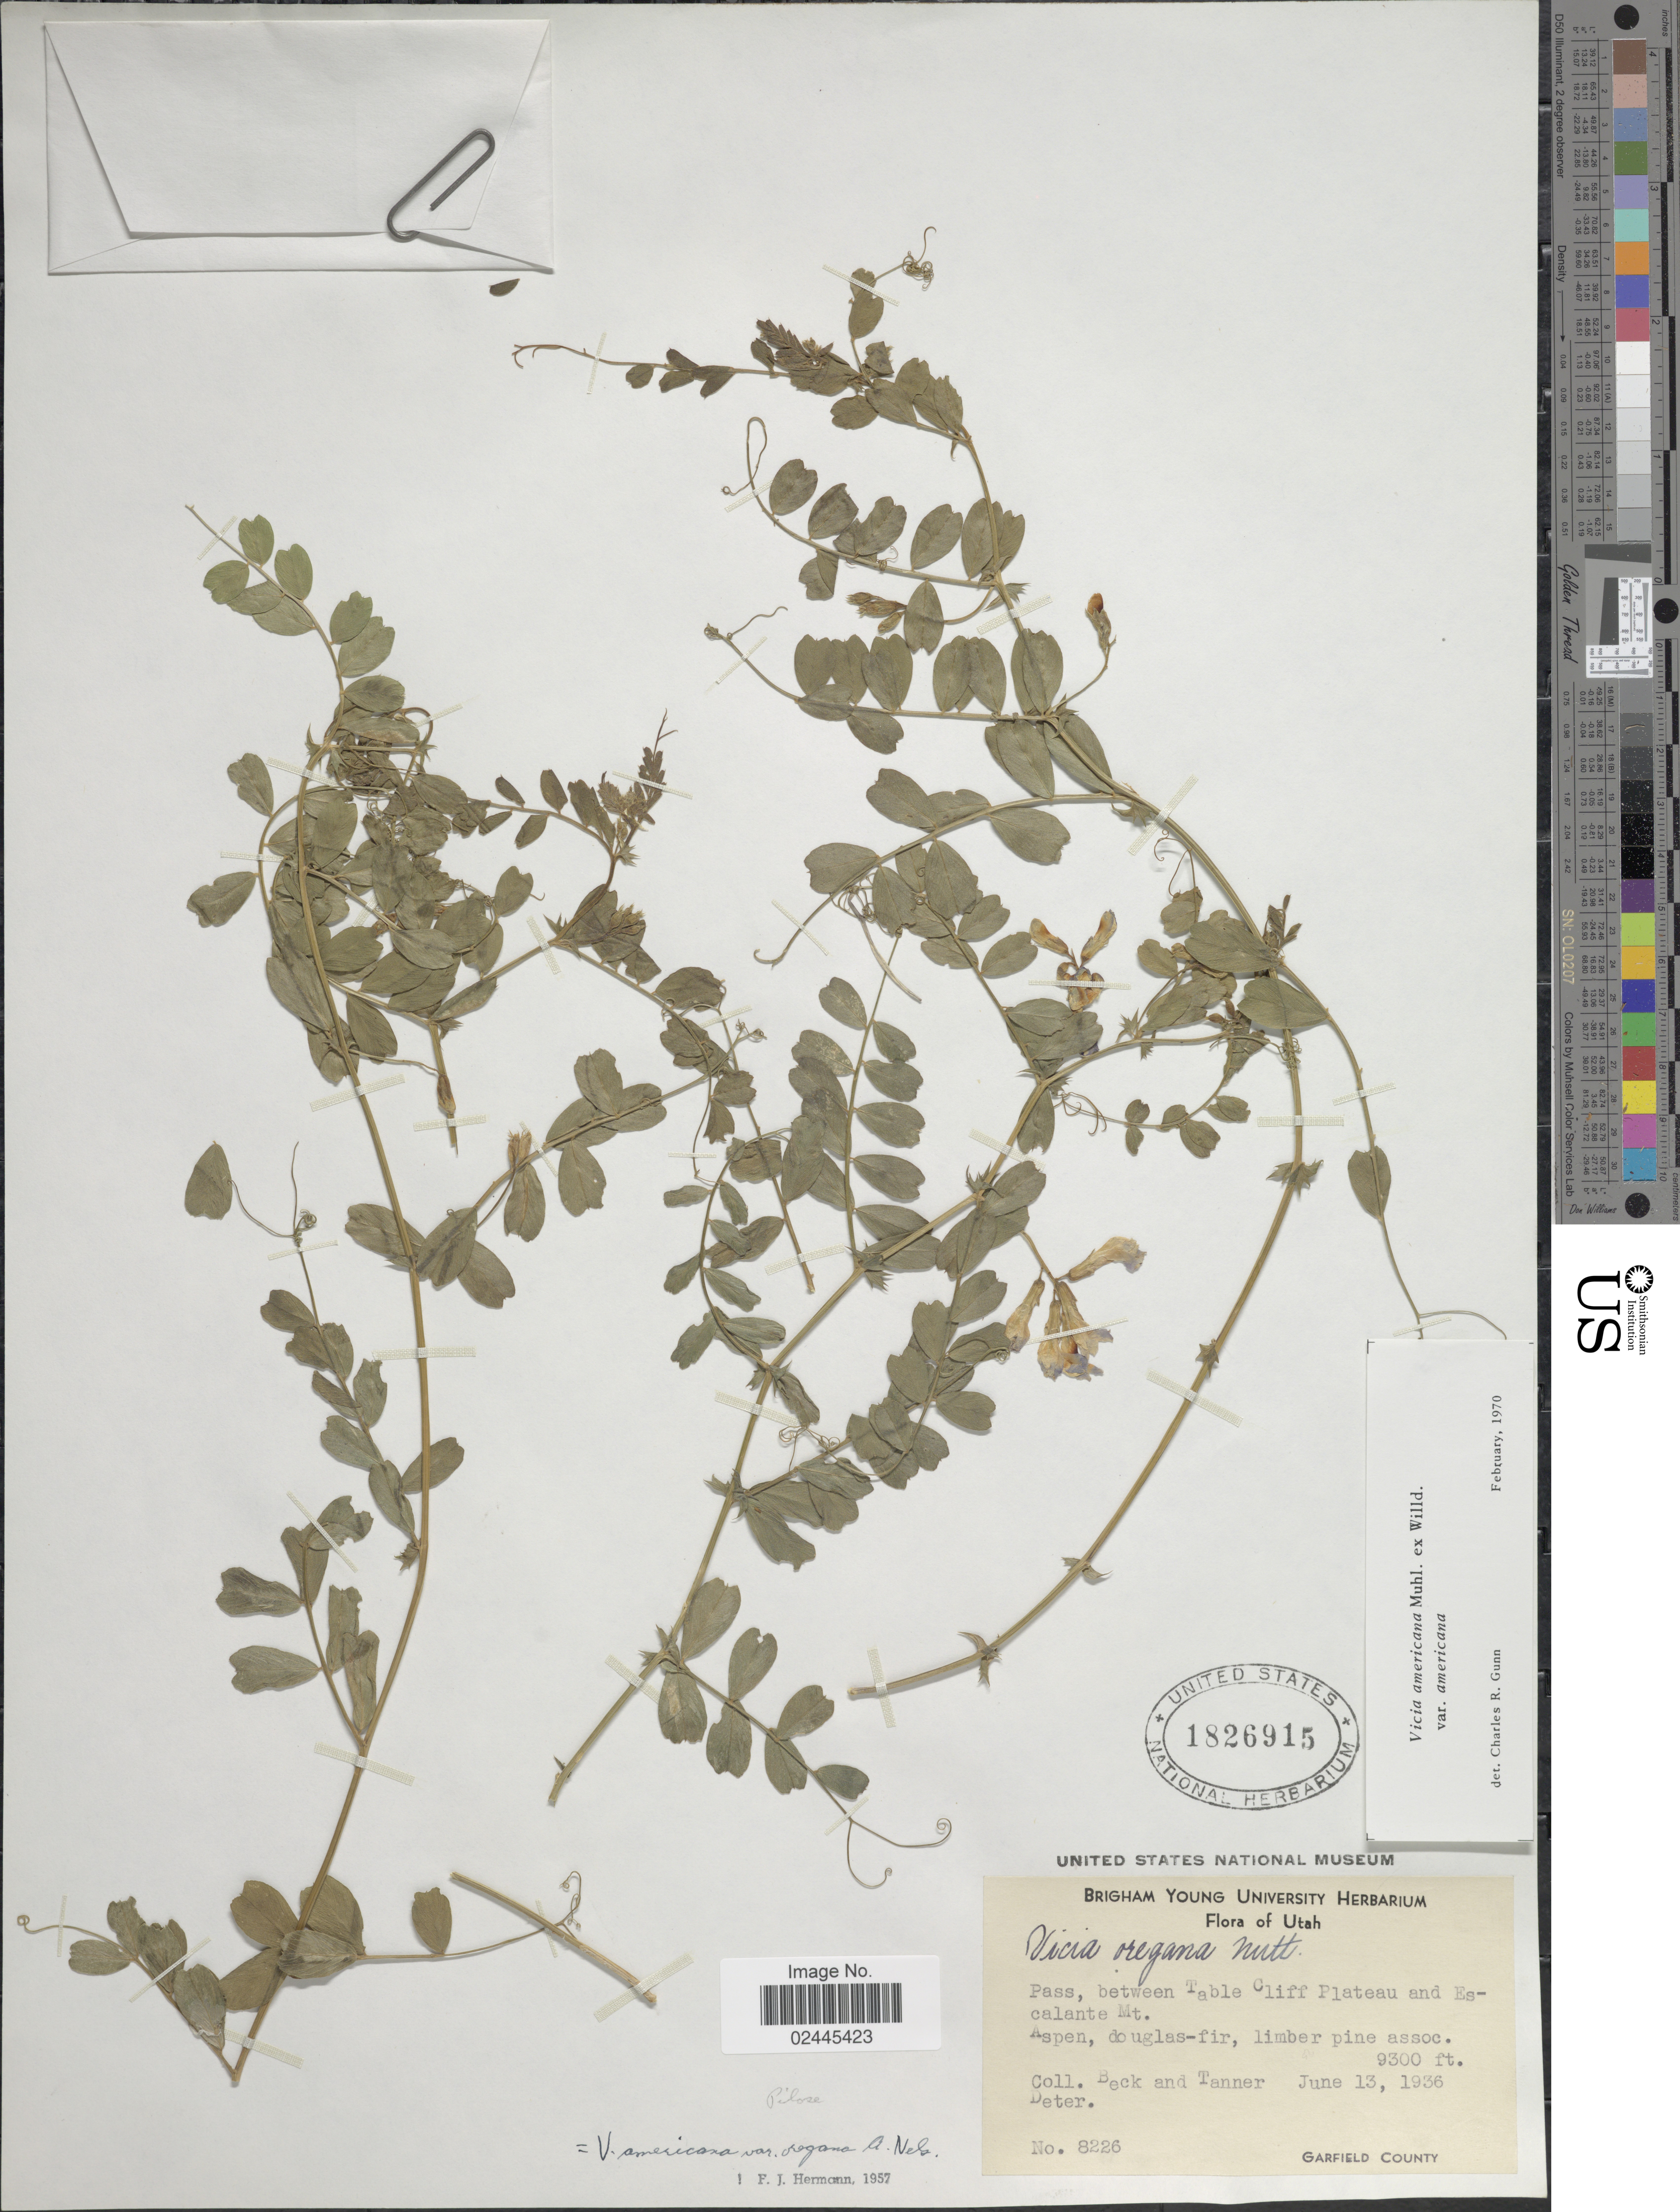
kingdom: Plantae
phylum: Tracheophyta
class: Magnoliopsida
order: Fabales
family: Fabaceae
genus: Vicia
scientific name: Vicia americana var. americana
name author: Muhl. ex Willd.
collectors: -- Beck & -. Tanner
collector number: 8226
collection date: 1936-06-13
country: United States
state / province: Utah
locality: Pass, between Table Cliff Plateau and Escalante Mt. Pilosa. Garfield County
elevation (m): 2835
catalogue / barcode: US 1826915